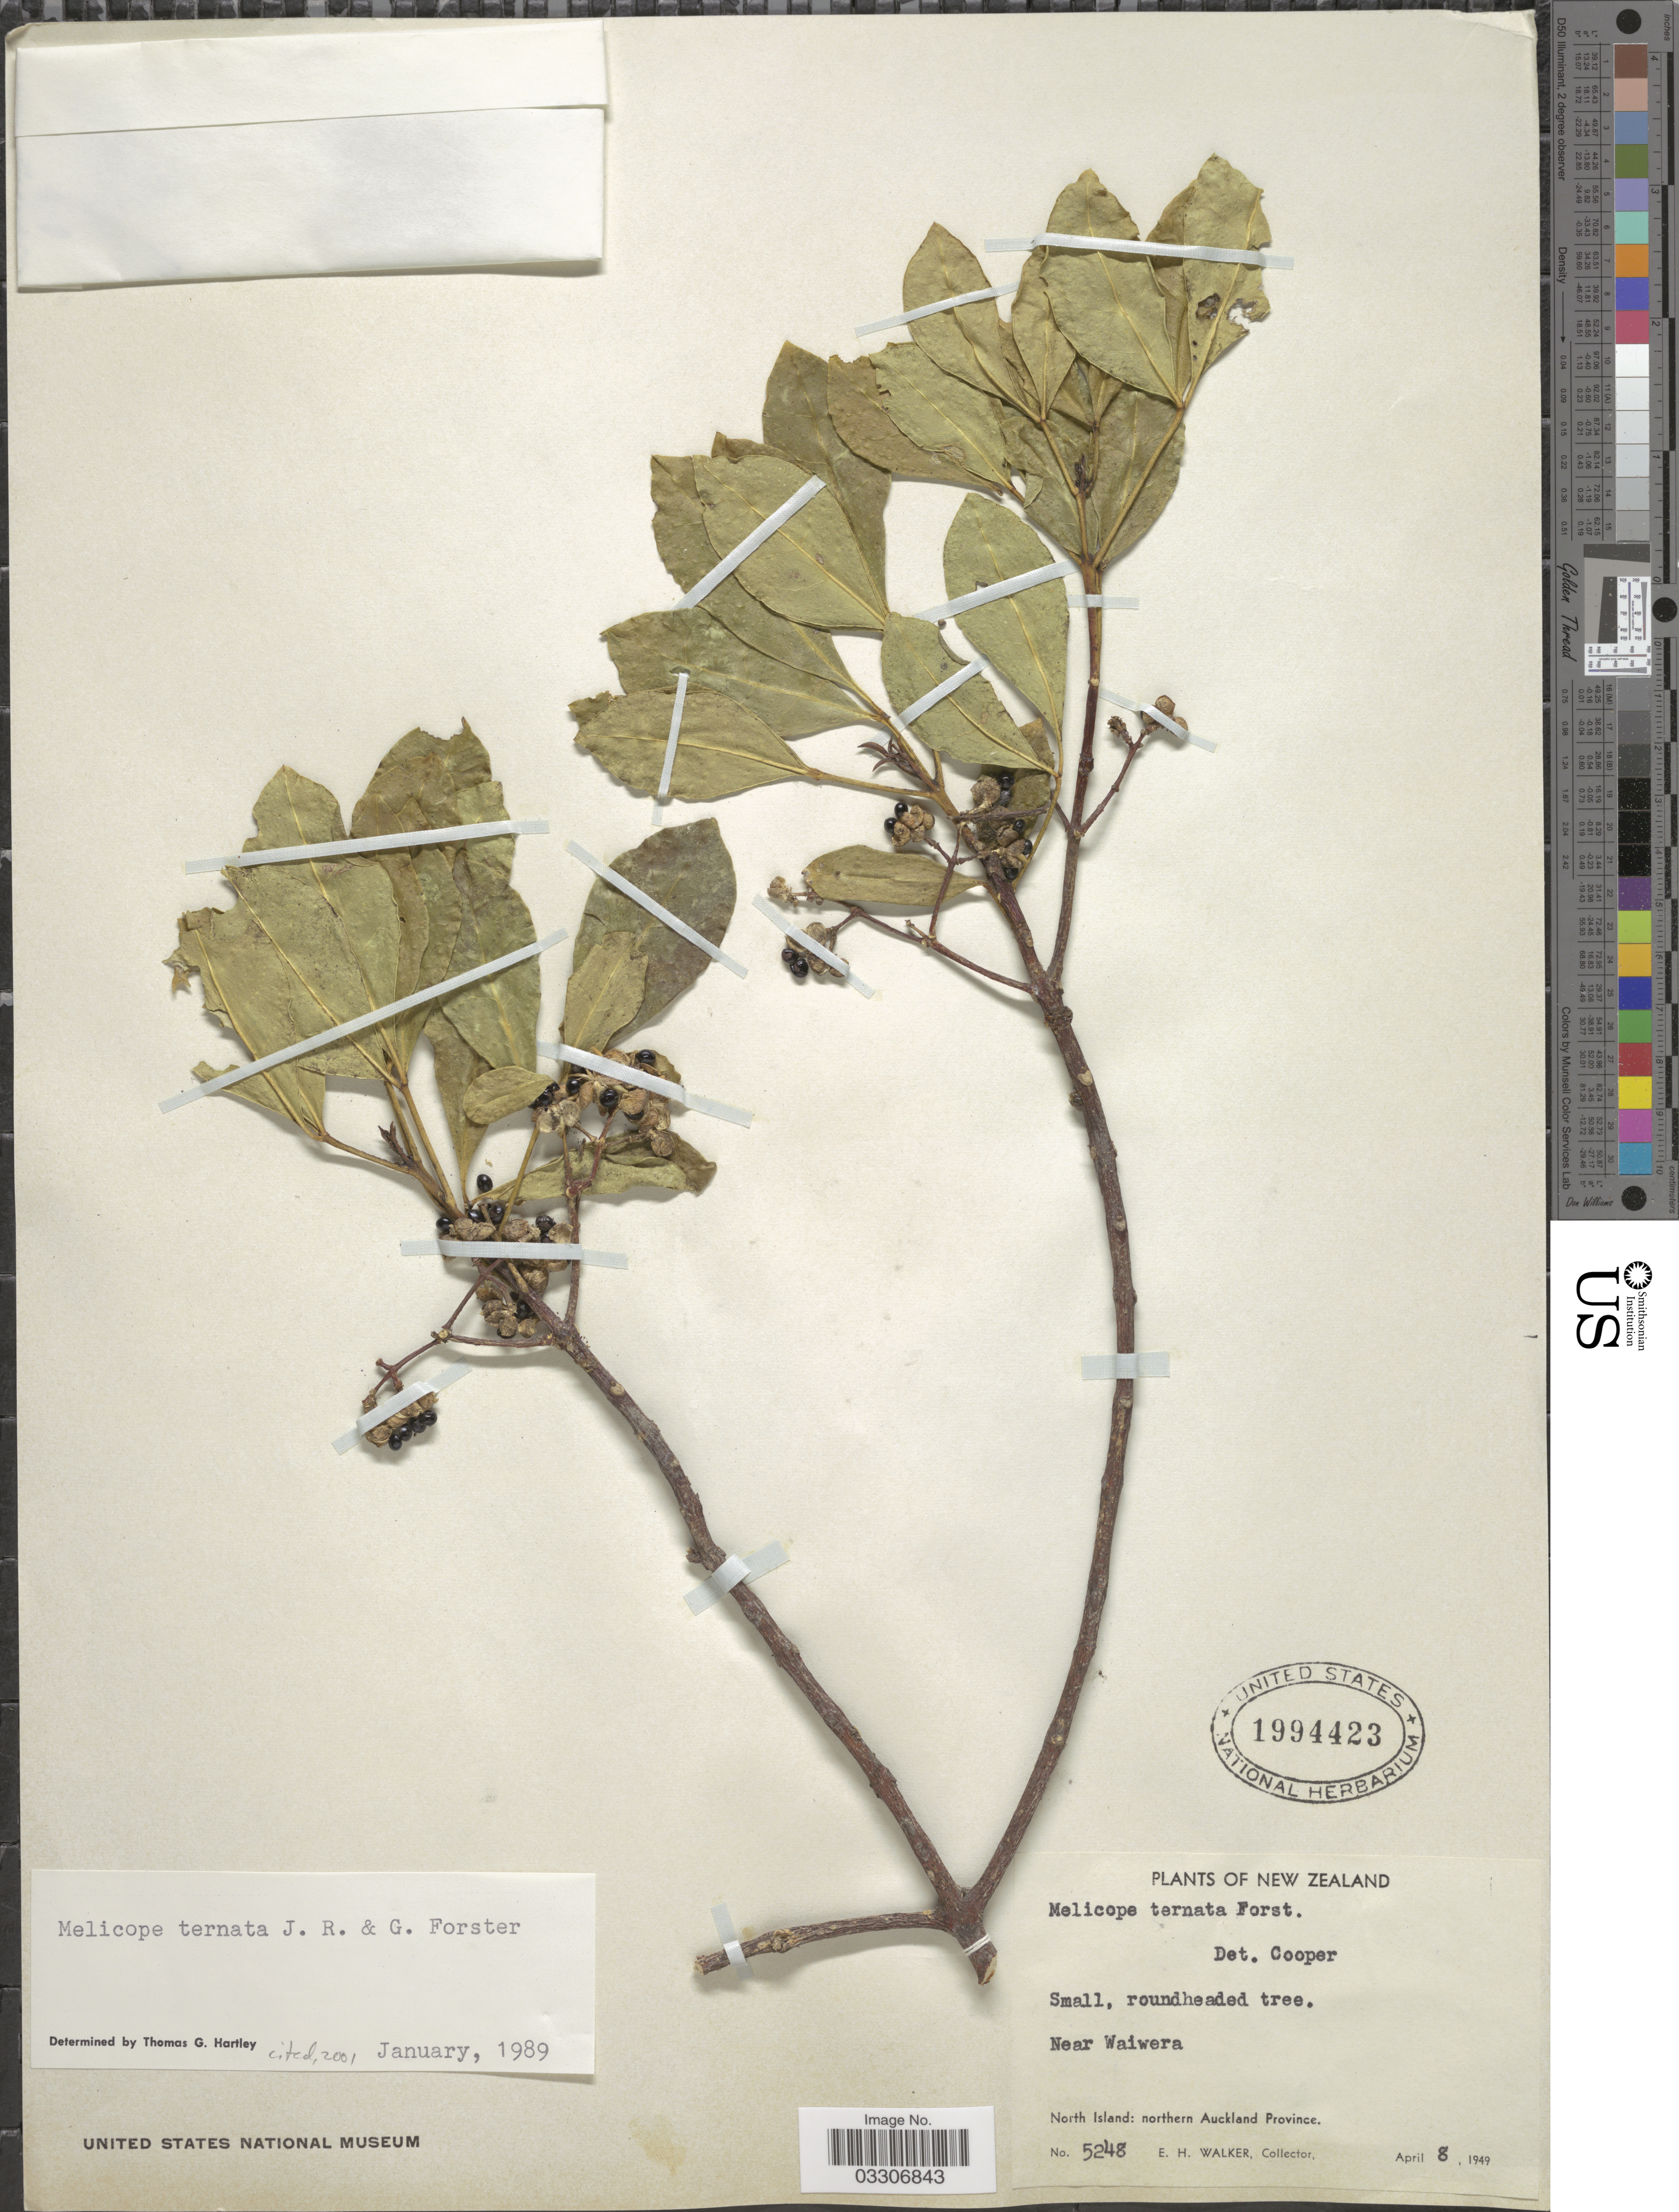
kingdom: Plantae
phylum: Tracheophyta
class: Magnoliopsida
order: Sapindales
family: Rutaceae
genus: Melicope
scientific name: Melicope ternata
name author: J.R. Forst. & G. Forst.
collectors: E. H. Walker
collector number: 5248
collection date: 1949-04-08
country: New Zealand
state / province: Auckland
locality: Near Waiwera. North Island: northern Auckland Province.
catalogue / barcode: US 1994423